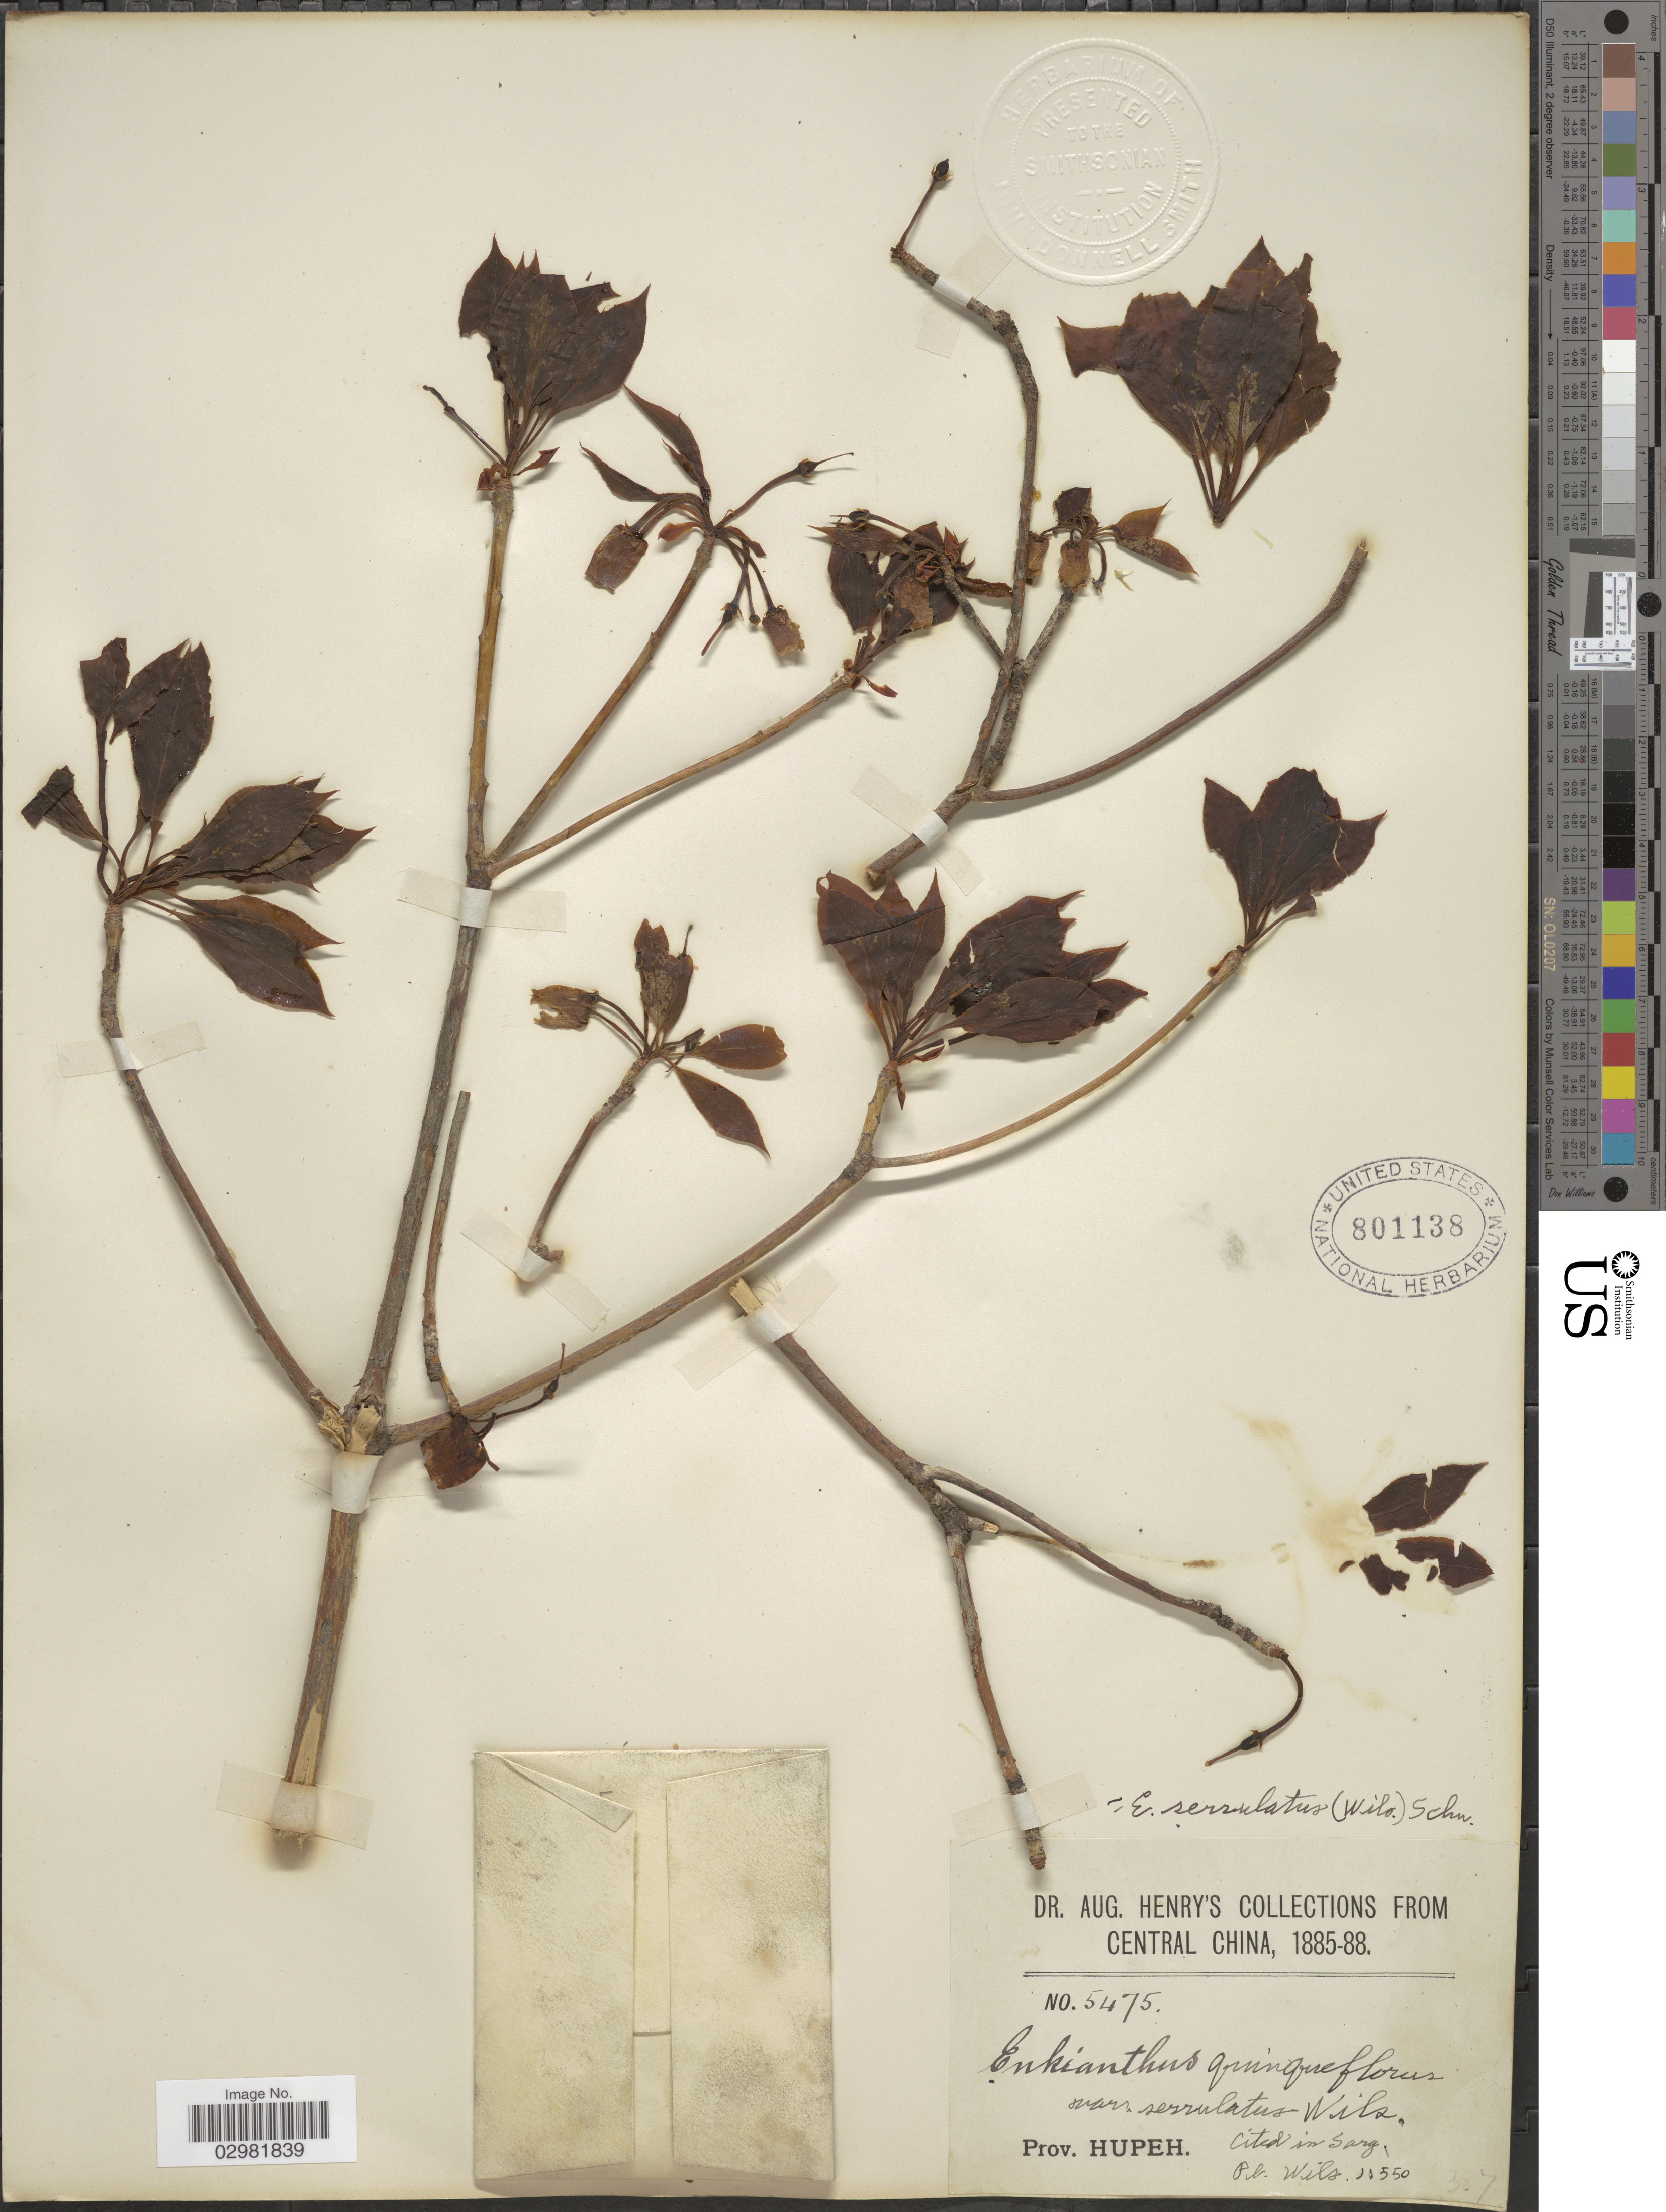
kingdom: Plantae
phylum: Tracheophyta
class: Magnoliopsida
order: Ericales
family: Ericaceae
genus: Enkianthus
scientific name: Enkianthus serrulatus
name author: (E.H. Wilson) C.K. Schneid.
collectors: A. Henry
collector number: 5475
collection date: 1885/1888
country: China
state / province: Hubei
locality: Central China, Prov. Hupeh.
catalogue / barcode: US 801138